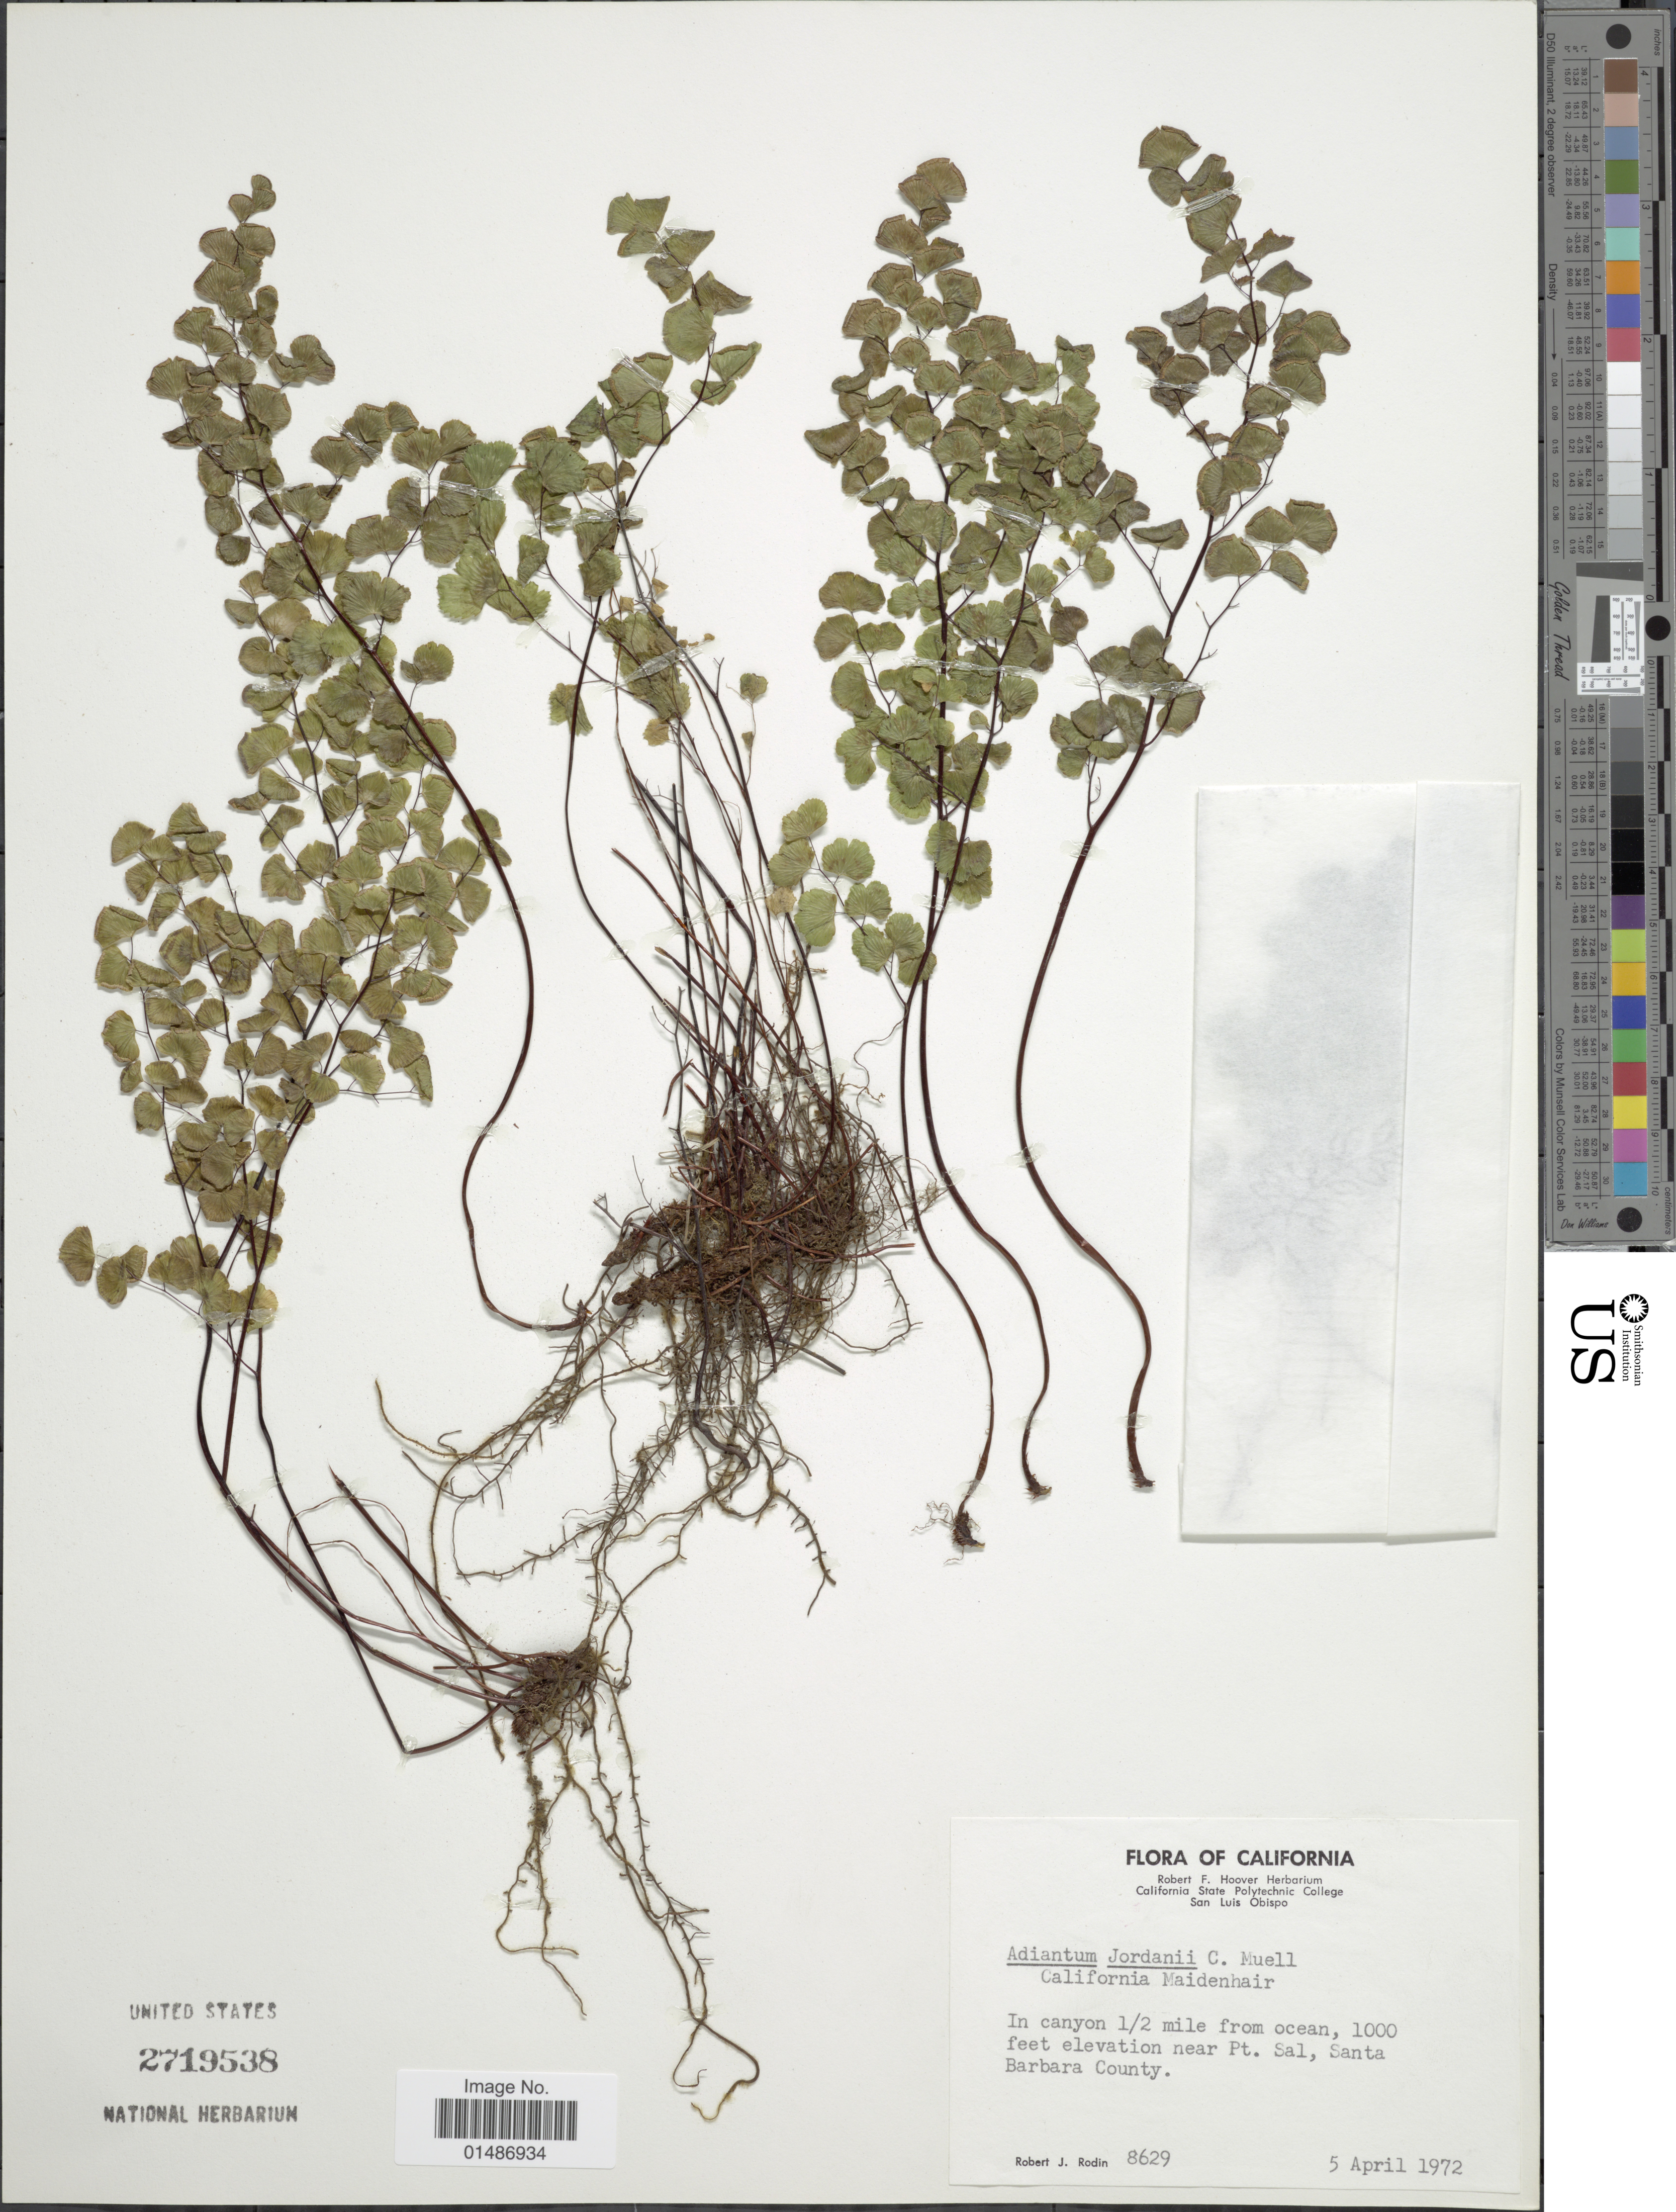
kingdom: Plantae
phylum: Tracheophyta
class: Polypodiopsida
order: Polypodiales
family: Pteridaceae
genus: Adiantum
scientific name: Adiantum jordanii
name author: C.H. Mull.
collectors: R. J. Rodin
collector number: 8629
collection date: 1972-04-05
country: United States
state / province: California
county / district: Santa Barbara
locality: In canyon 1/2 mile from ocean, near Pt. Sal, Santa Barbara County.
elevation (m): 305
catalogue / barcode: US 2719538